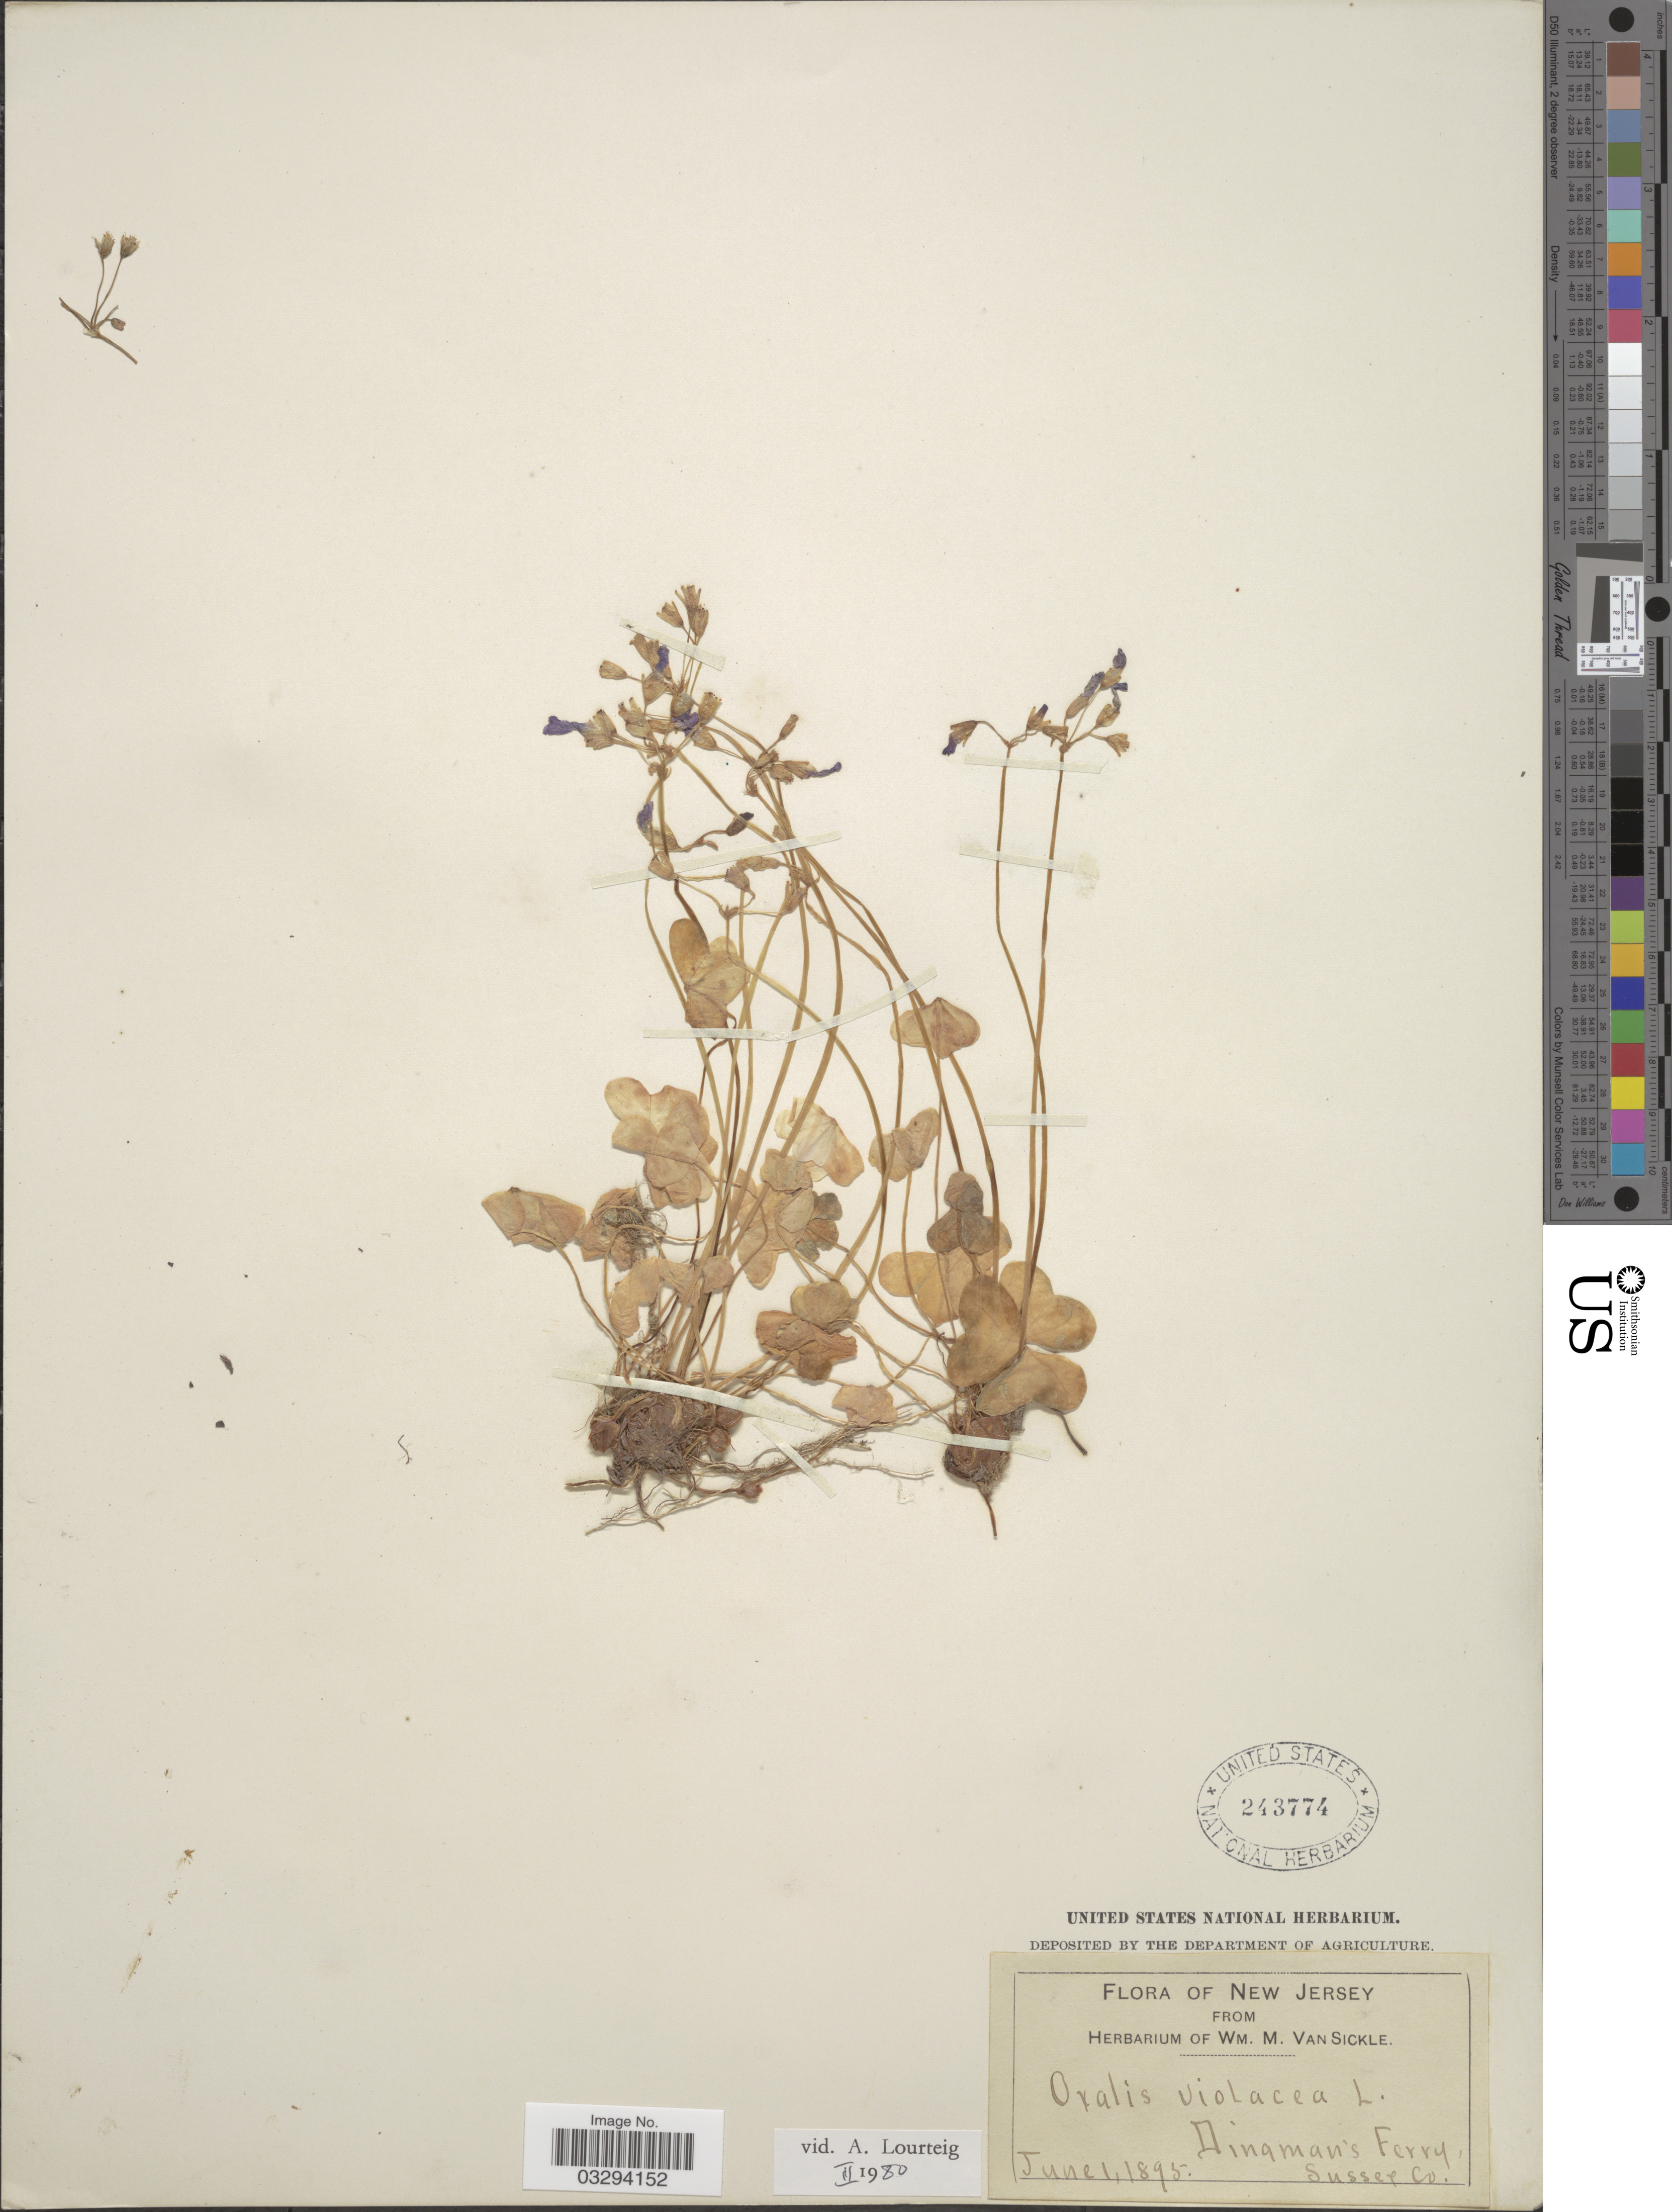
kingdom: Plantae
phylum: Tracheophyta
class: Magnoliopsida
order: Oxalidales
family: Oxalidaceae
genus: Oxalis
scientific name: Oxalis violacea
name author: L.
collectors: ex herb. Wm. M. Van Sickle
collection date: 1895-06-01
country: United States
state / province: New Jersey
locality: Dingman's Ferry. Sussex Co.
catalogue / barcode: US 243774